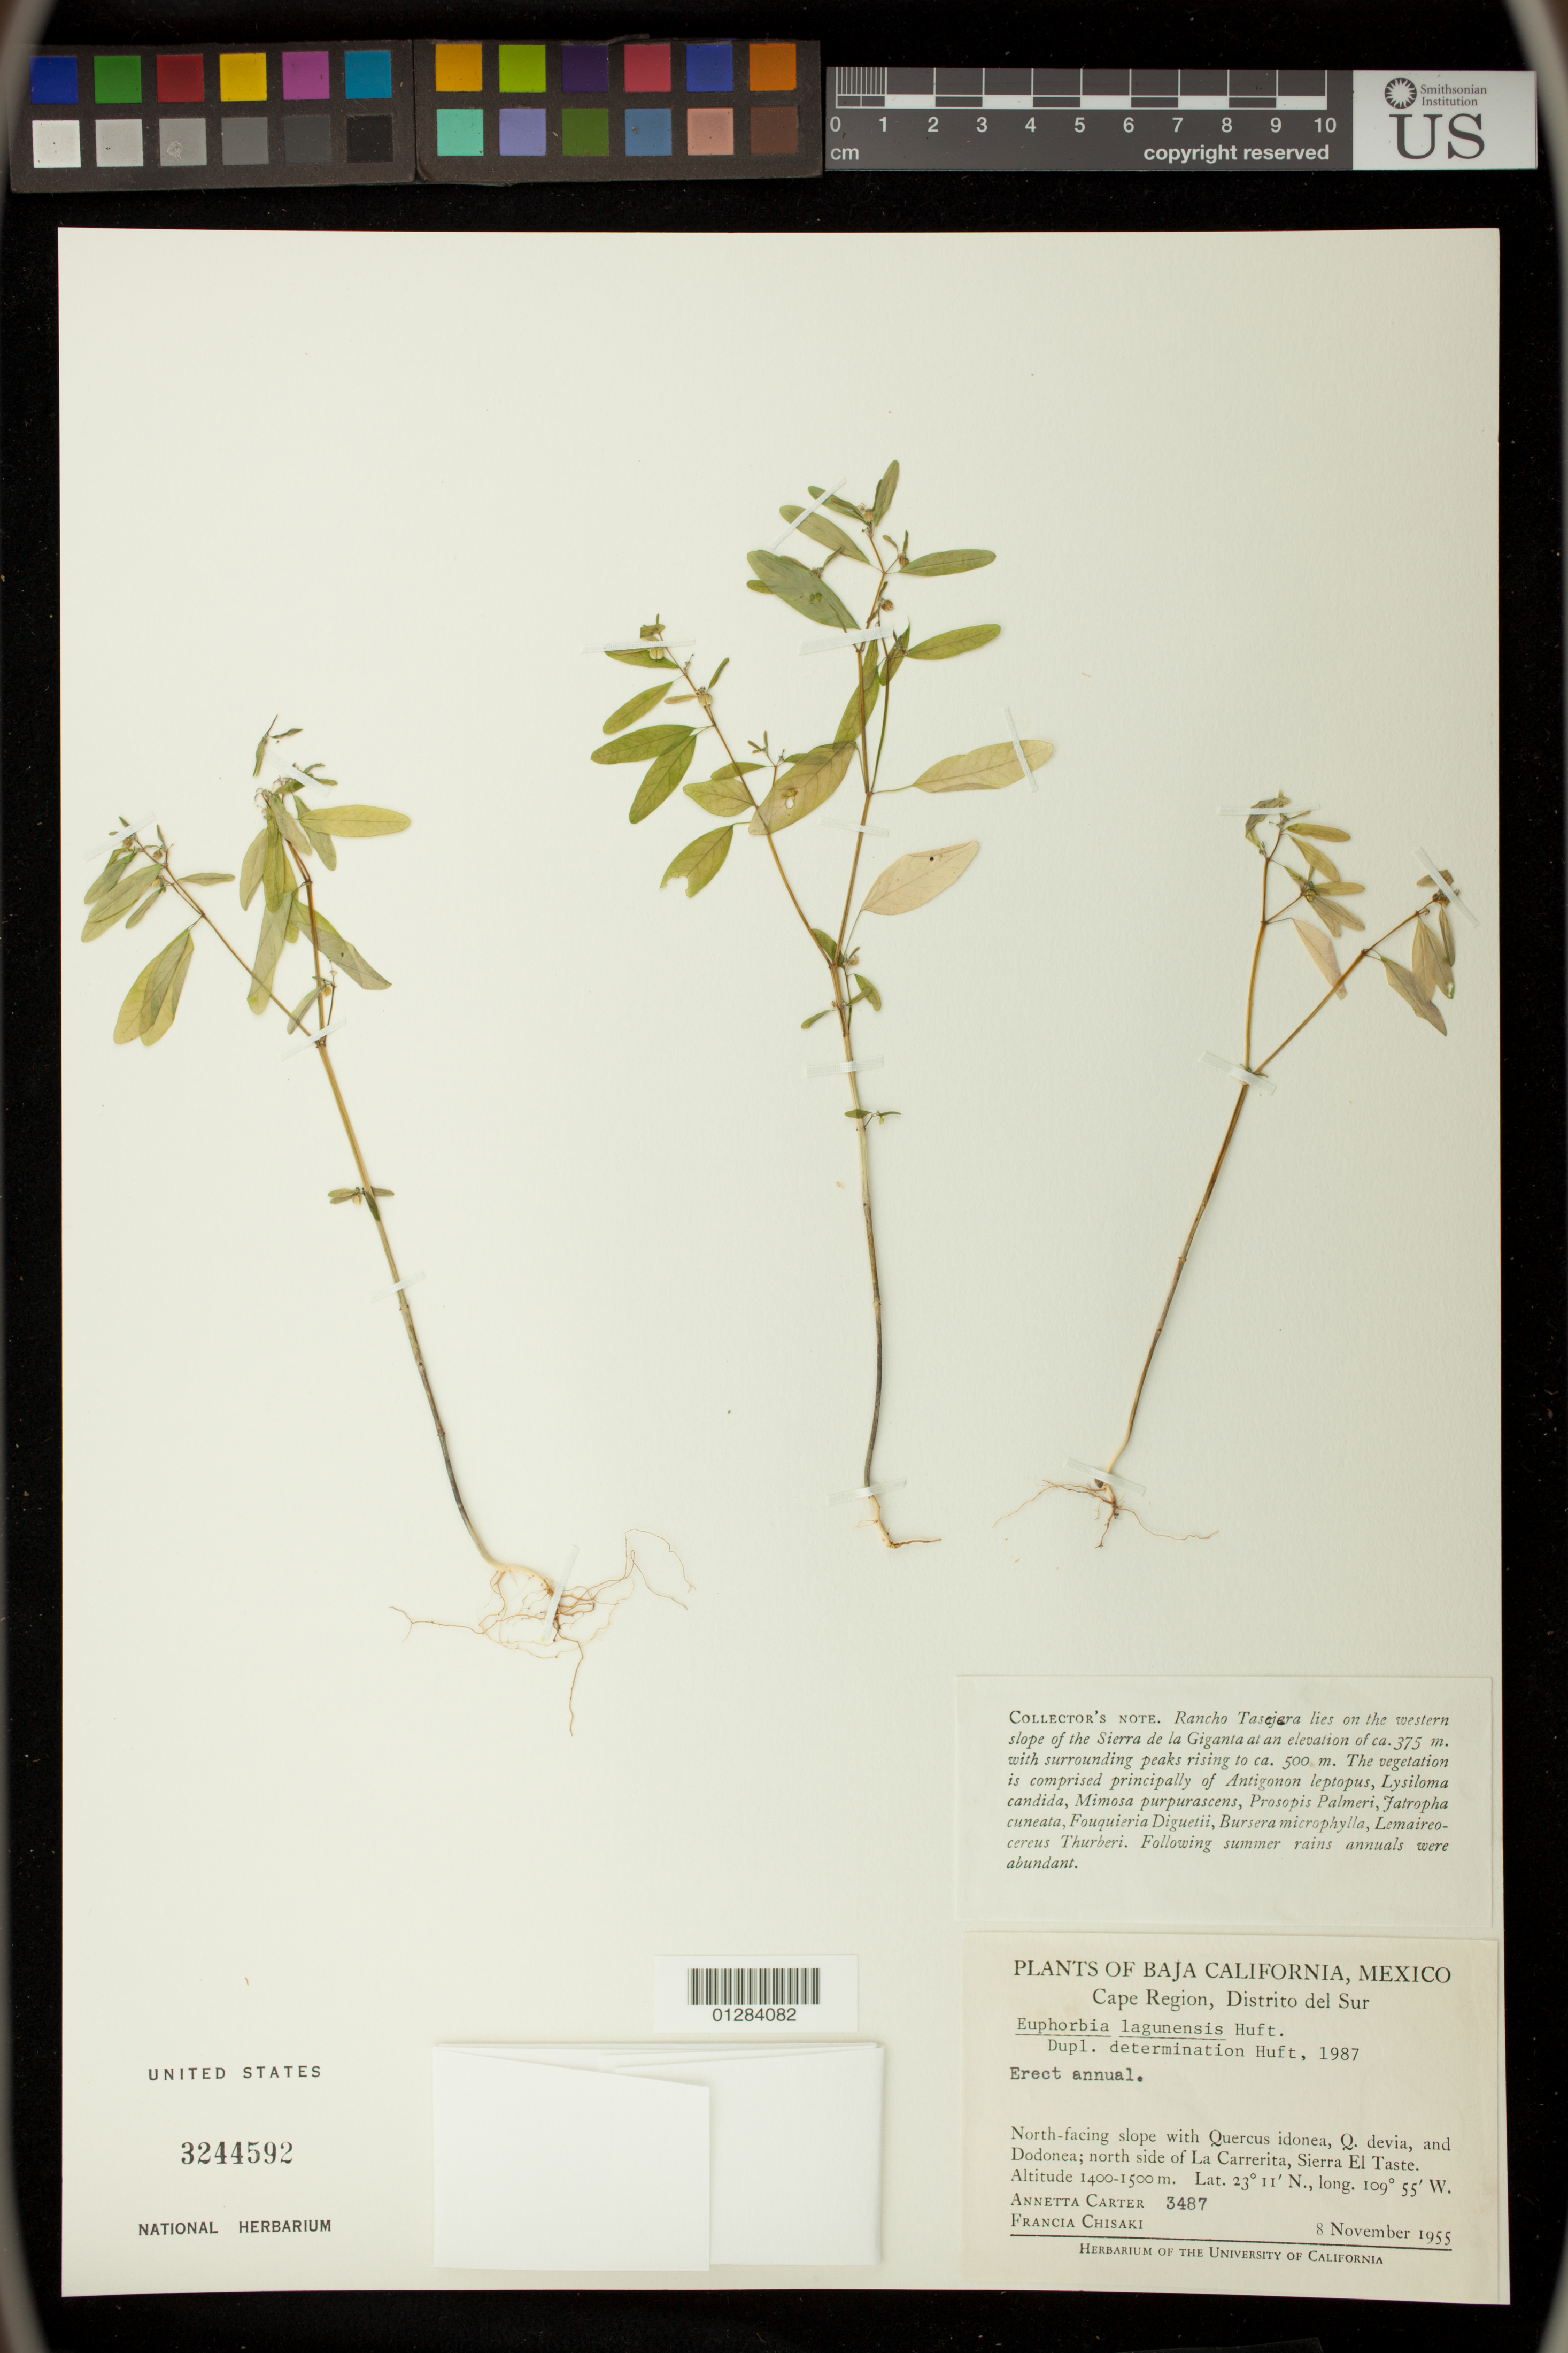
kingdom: Plantae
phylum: Tracheophyta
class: Magnoliopsida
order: Malpighiales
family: Euphorbiaceae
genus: Euphorbia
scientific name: Euphorbia lagunensis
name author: Huft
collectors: A. M. Carter & F. Chisaki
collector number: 3487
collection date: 1955-11-08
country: Mexico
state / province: Baja California Sur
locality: Cape Region, Distrito del Sur. North side of La Carrerita, Sierra El Taste.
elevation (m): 1400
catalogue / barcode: US 3244592